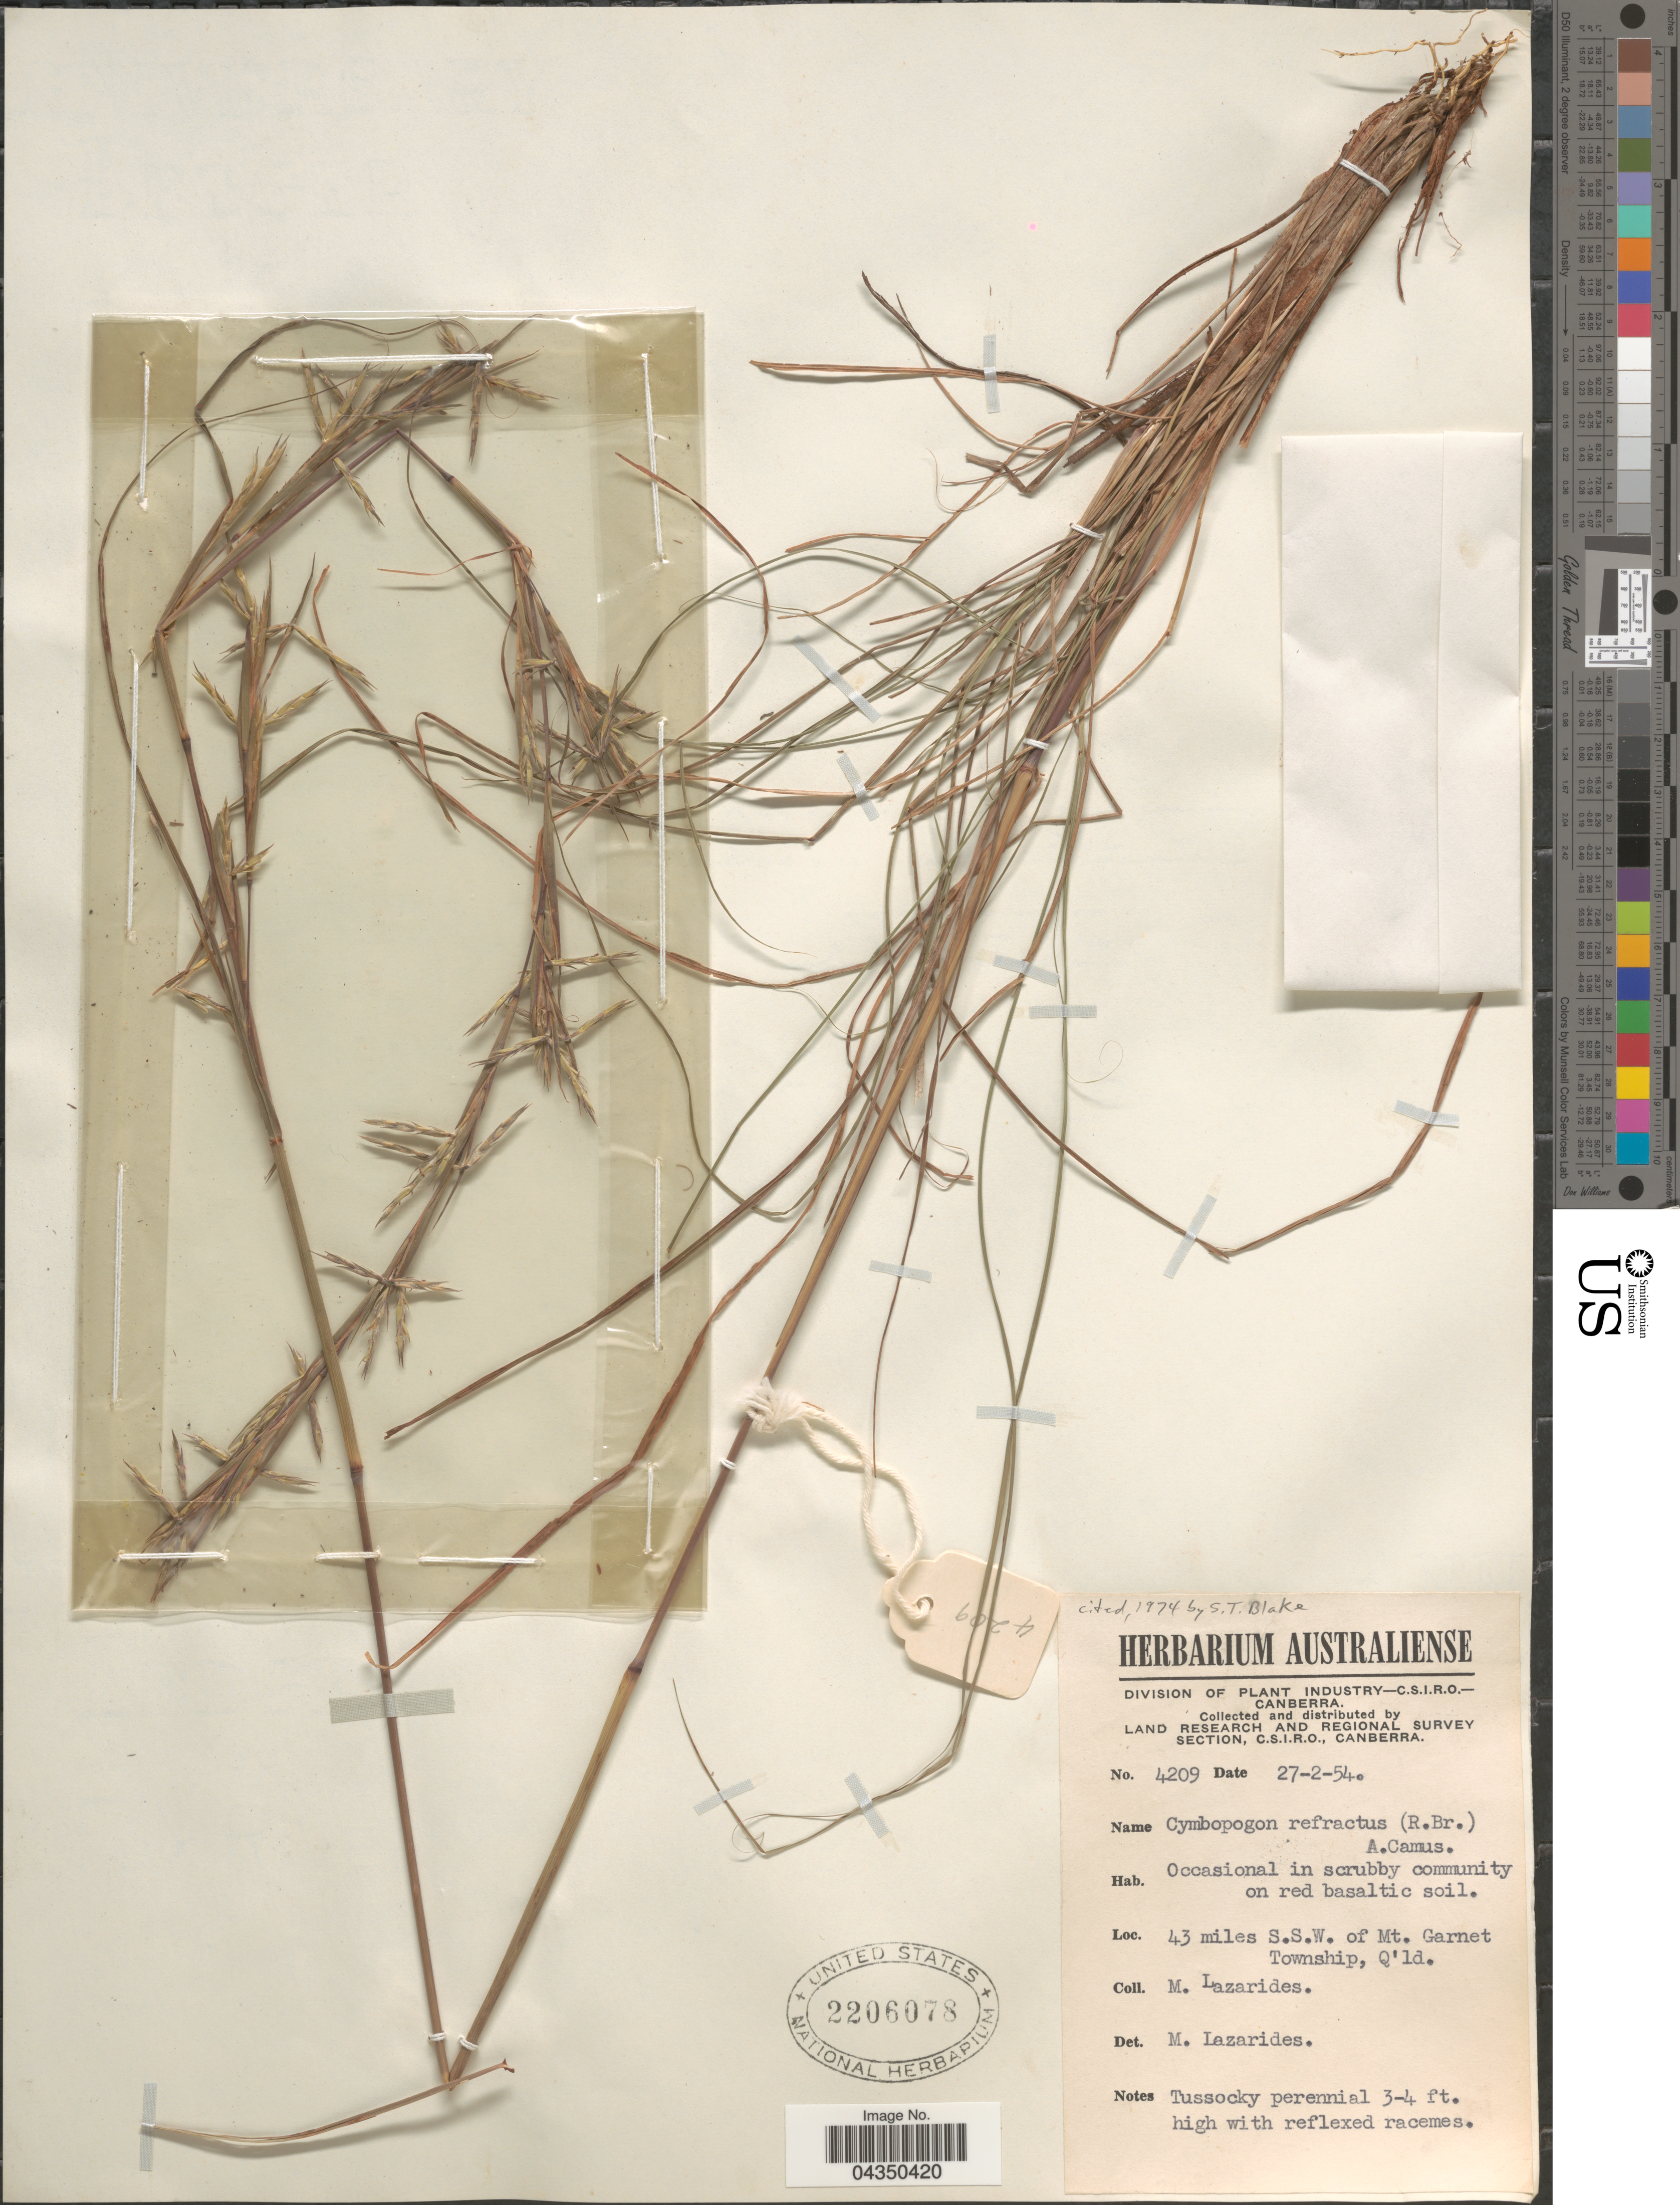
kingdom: Plantae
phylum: Tracheophyta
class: Liliopsida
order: Poales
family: Poaceae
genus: Cymbopogon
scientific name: Cymbopogon refractus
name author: (R. Br.) A. Camus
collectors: M. Lazarides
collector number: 4209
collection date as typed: Transcribed d/m/y: 27/2/54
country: Australia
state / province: Queensland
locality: Land Research and Regional Survey Section. 43 miles S.S.W. of Mt. Garnet Township.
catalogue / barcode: US 2206078